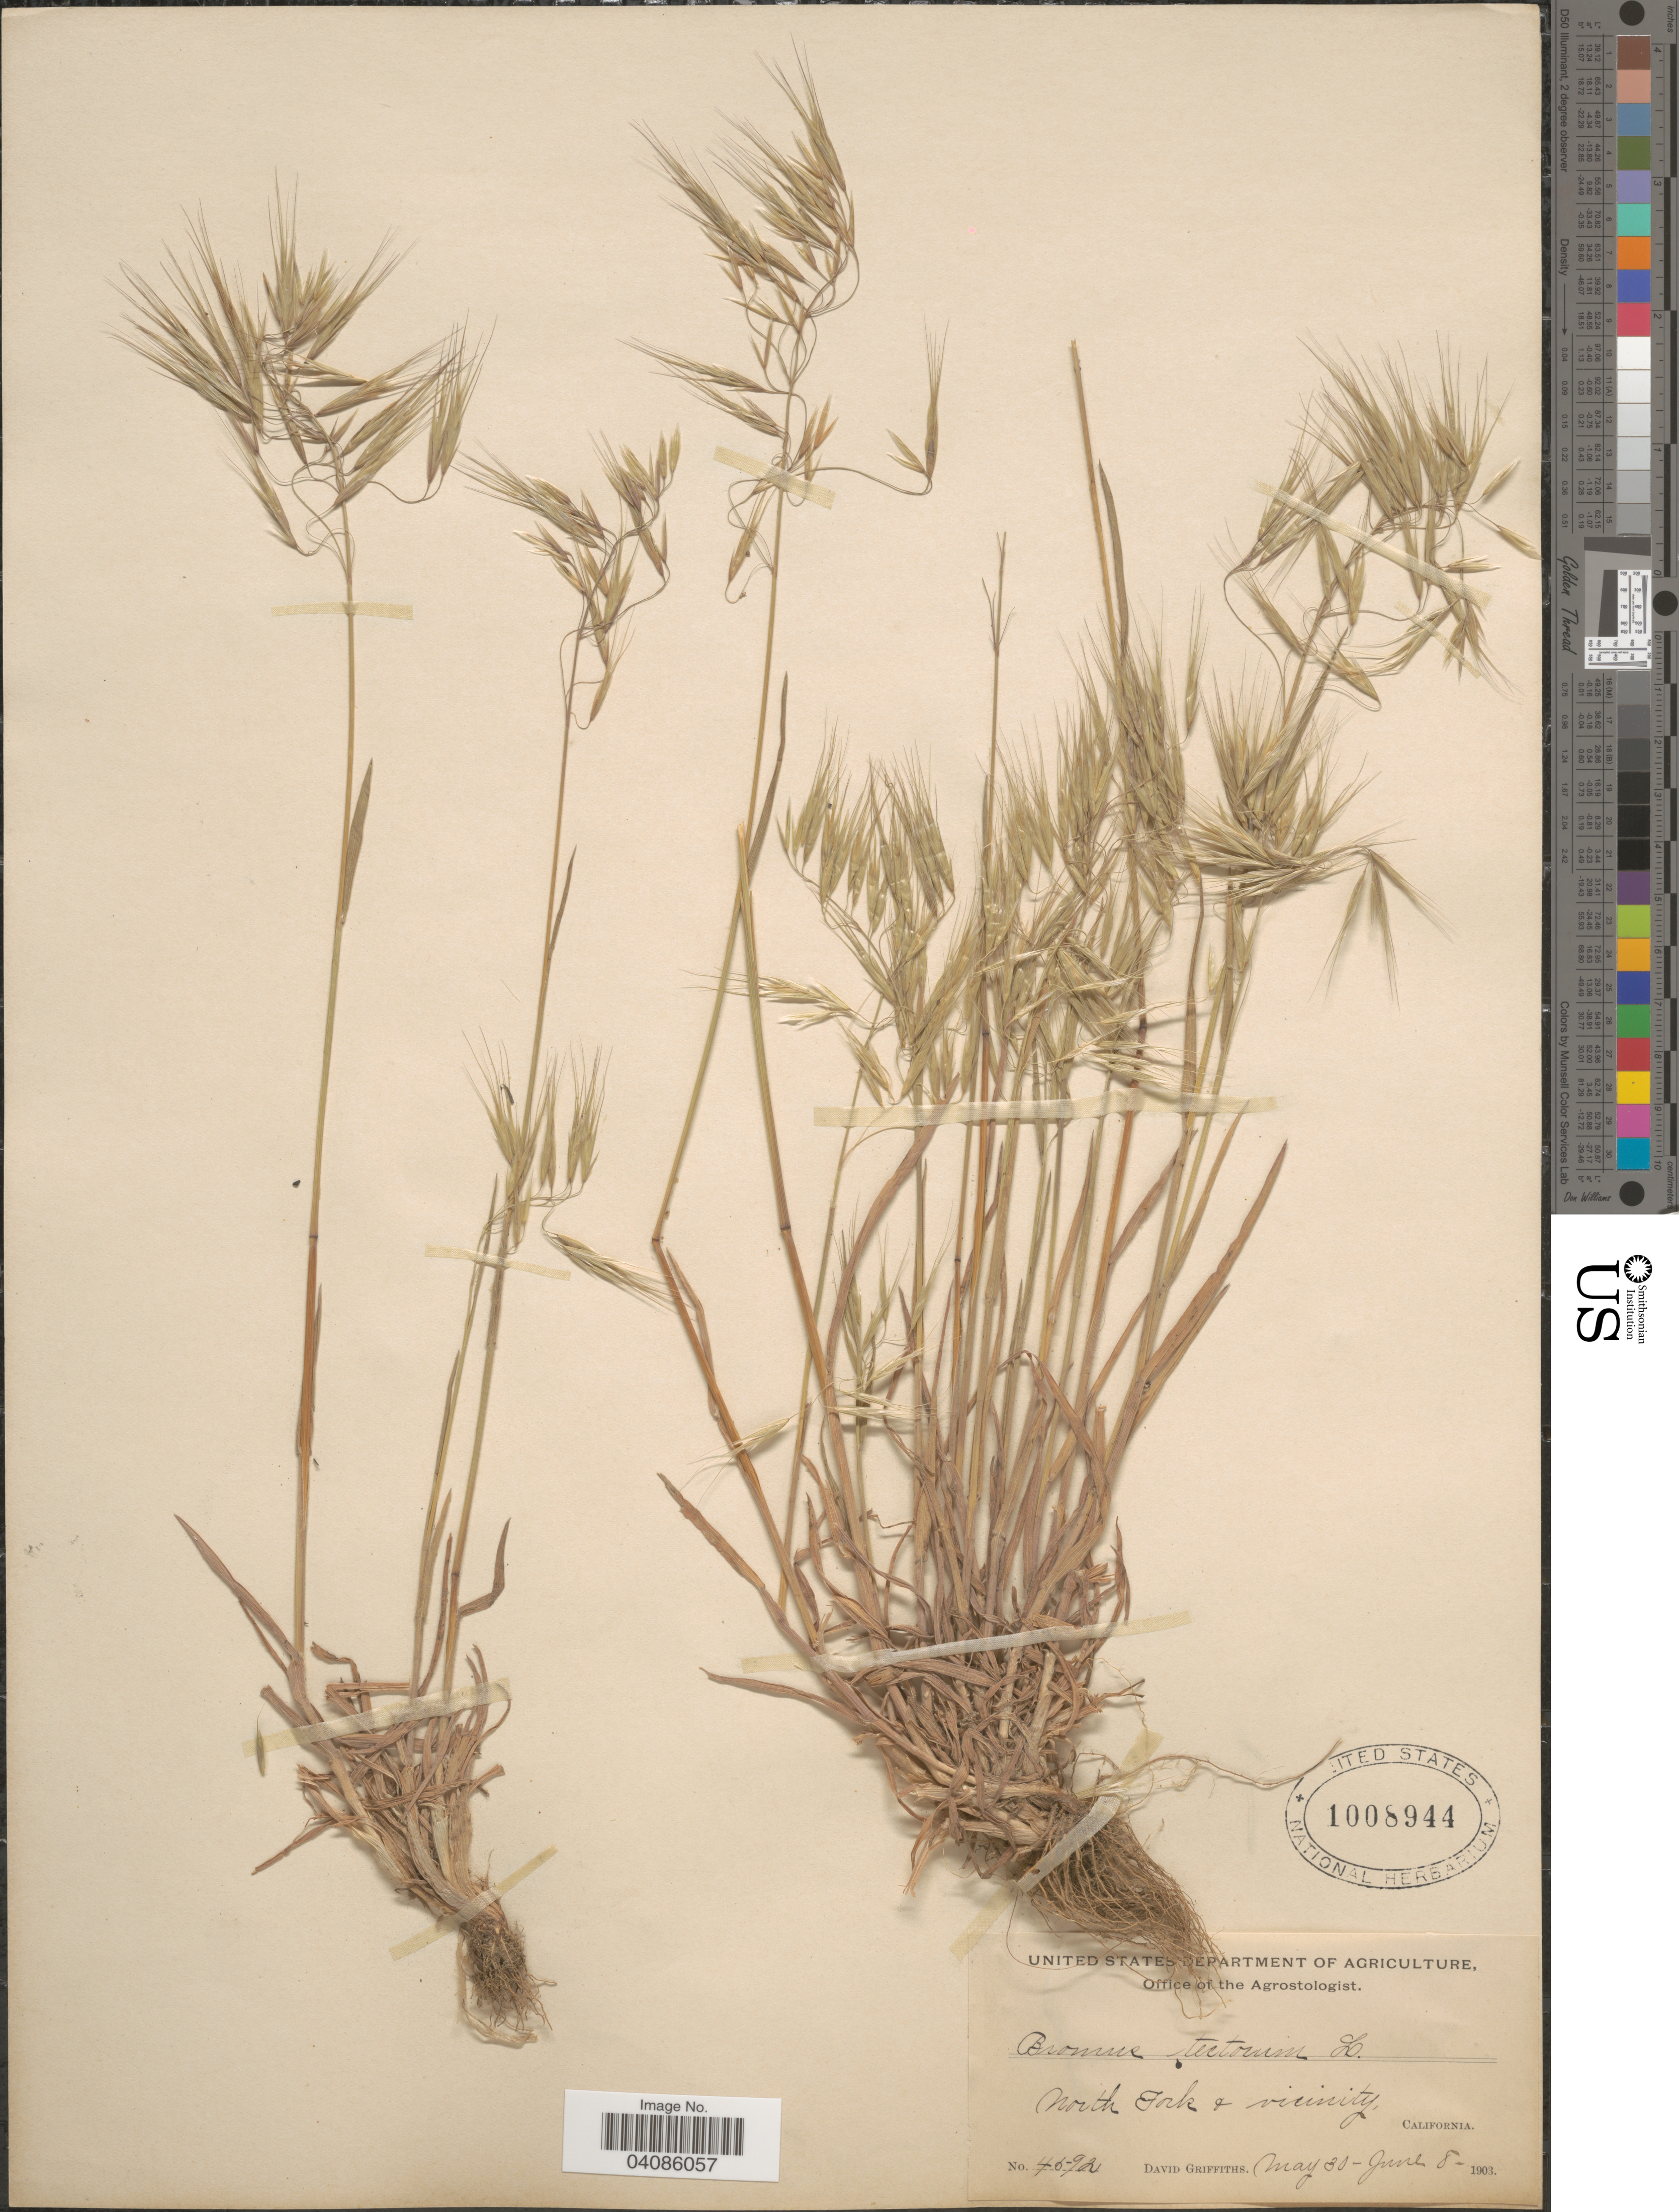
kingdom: Plantae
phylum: Tracheophyta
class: Liliopsida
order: Poales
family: Poaceae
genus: Bromus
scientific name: Bromus tectorum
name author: L.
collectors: D. Griffiths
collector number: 4592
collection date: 1903-05-30/1903-06-08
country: United States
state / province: California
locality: North Fork of vicinity.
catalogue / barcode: US 1008944